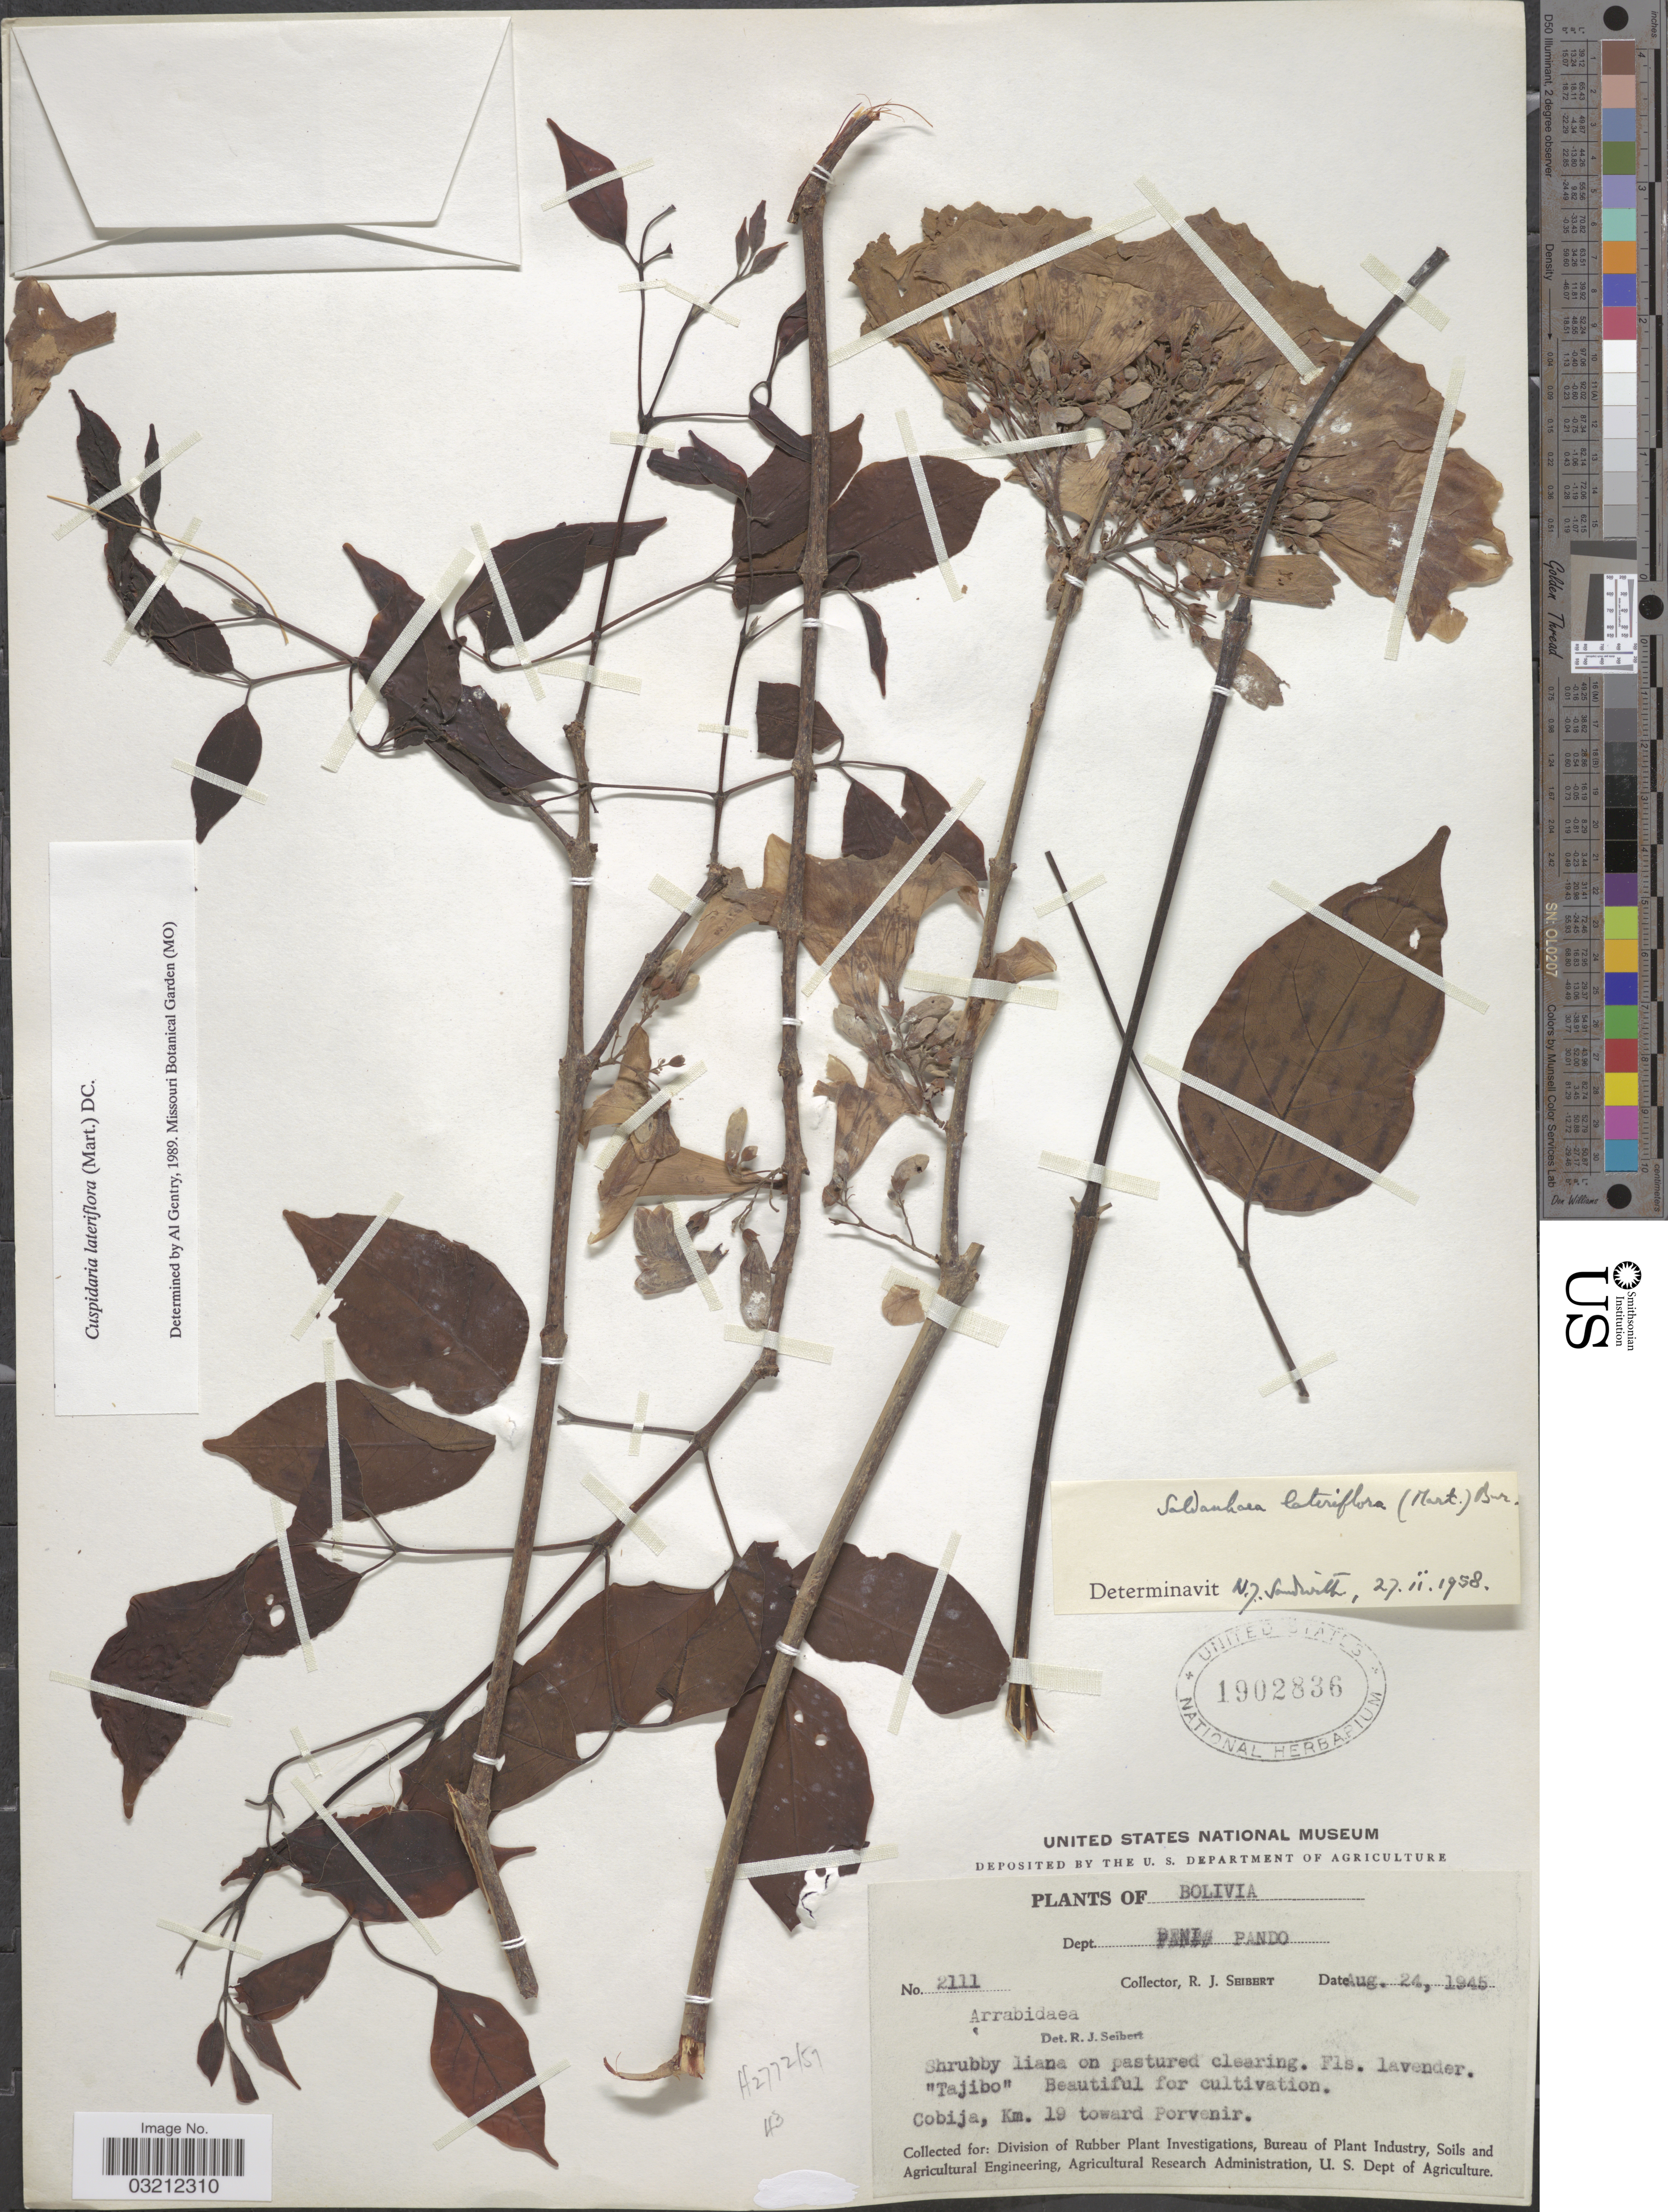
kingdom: Plantae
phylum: Tracheophyta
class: Magnoliopsida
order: Lamiales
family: Bignoniaceae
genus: Cuspidaria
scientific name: Cuspidaria lateriflora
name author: (Mart.) DC.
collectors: R. J. Seibert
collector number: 2111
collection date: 1945-08-24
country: Bolivia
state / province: Pando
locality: Dept. Pando. Cobija, Km. 19 toward Porvenir.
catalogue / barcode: US 1902836